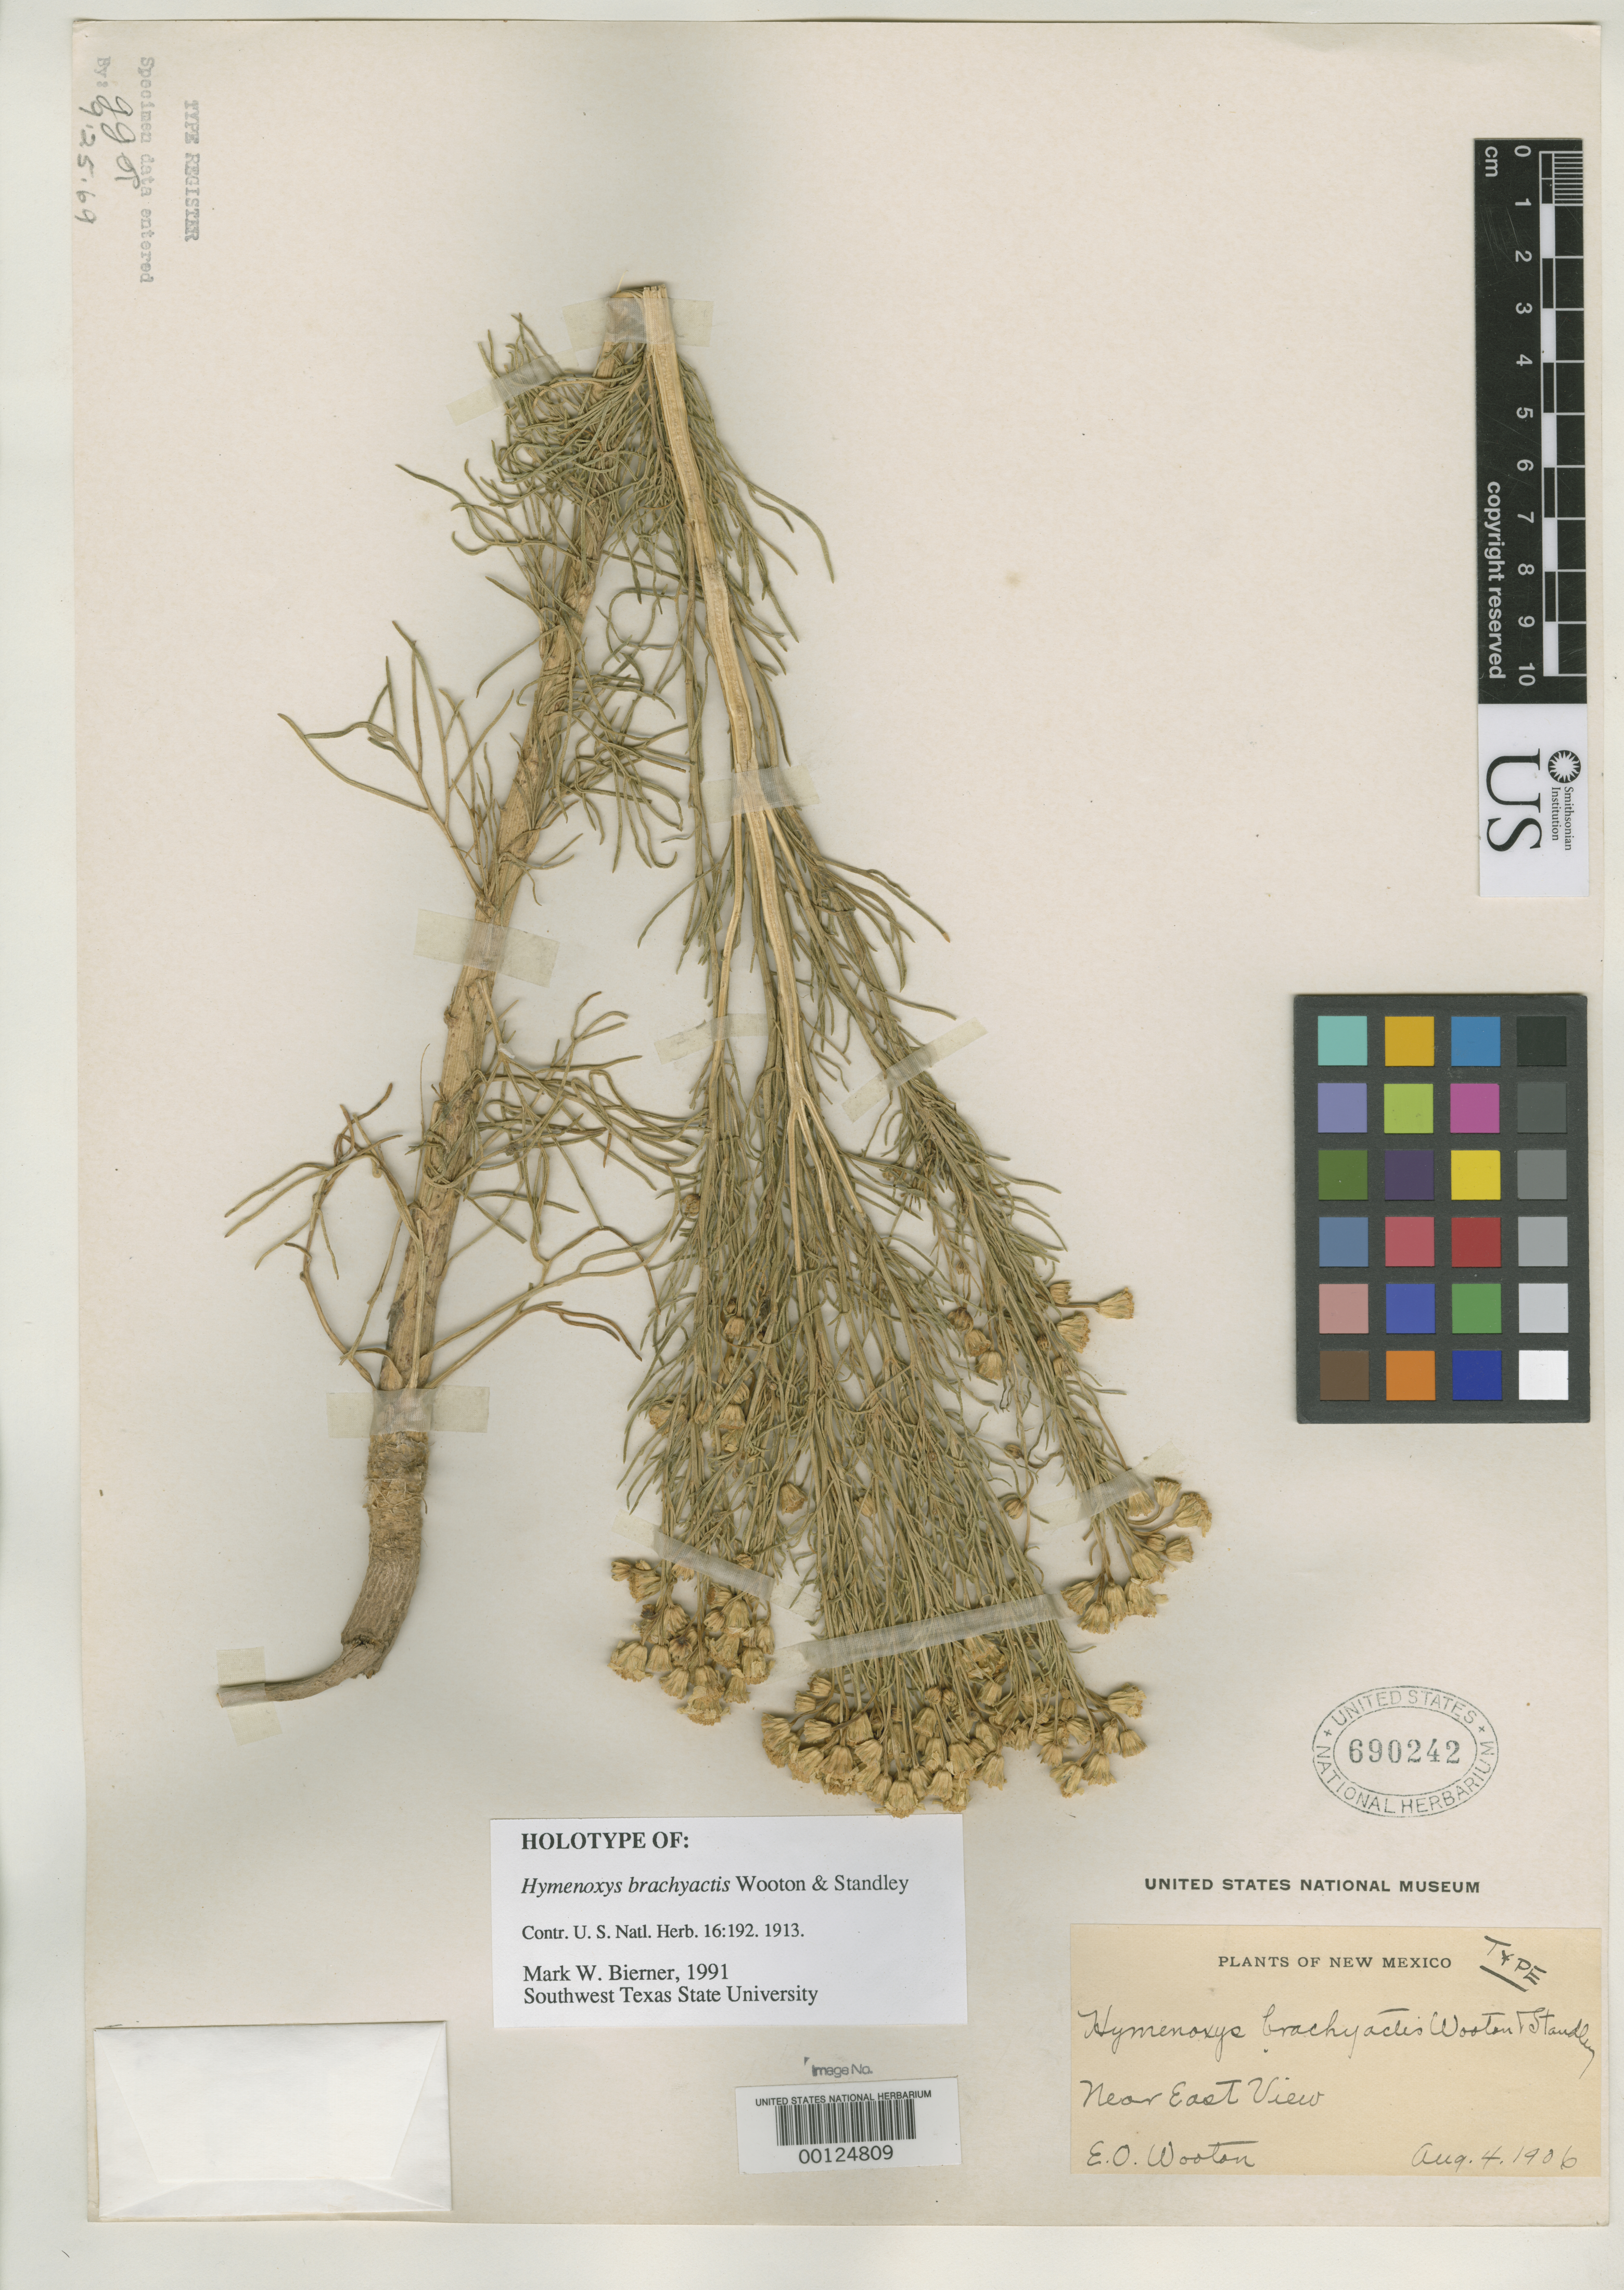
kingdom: Plantae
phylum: Tracheophyta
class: Magnoliopsida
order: Asterales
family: Asteraceae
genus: Hymenoxys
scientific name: Hymenoxys brachyactis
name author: Wooton & Standl.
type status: Holotype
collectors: E. O. Wooton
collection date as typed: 04 Aug 1906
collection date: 1906-08-04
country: United States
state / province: New Mexico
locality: Near East View.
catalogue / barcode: US 690242